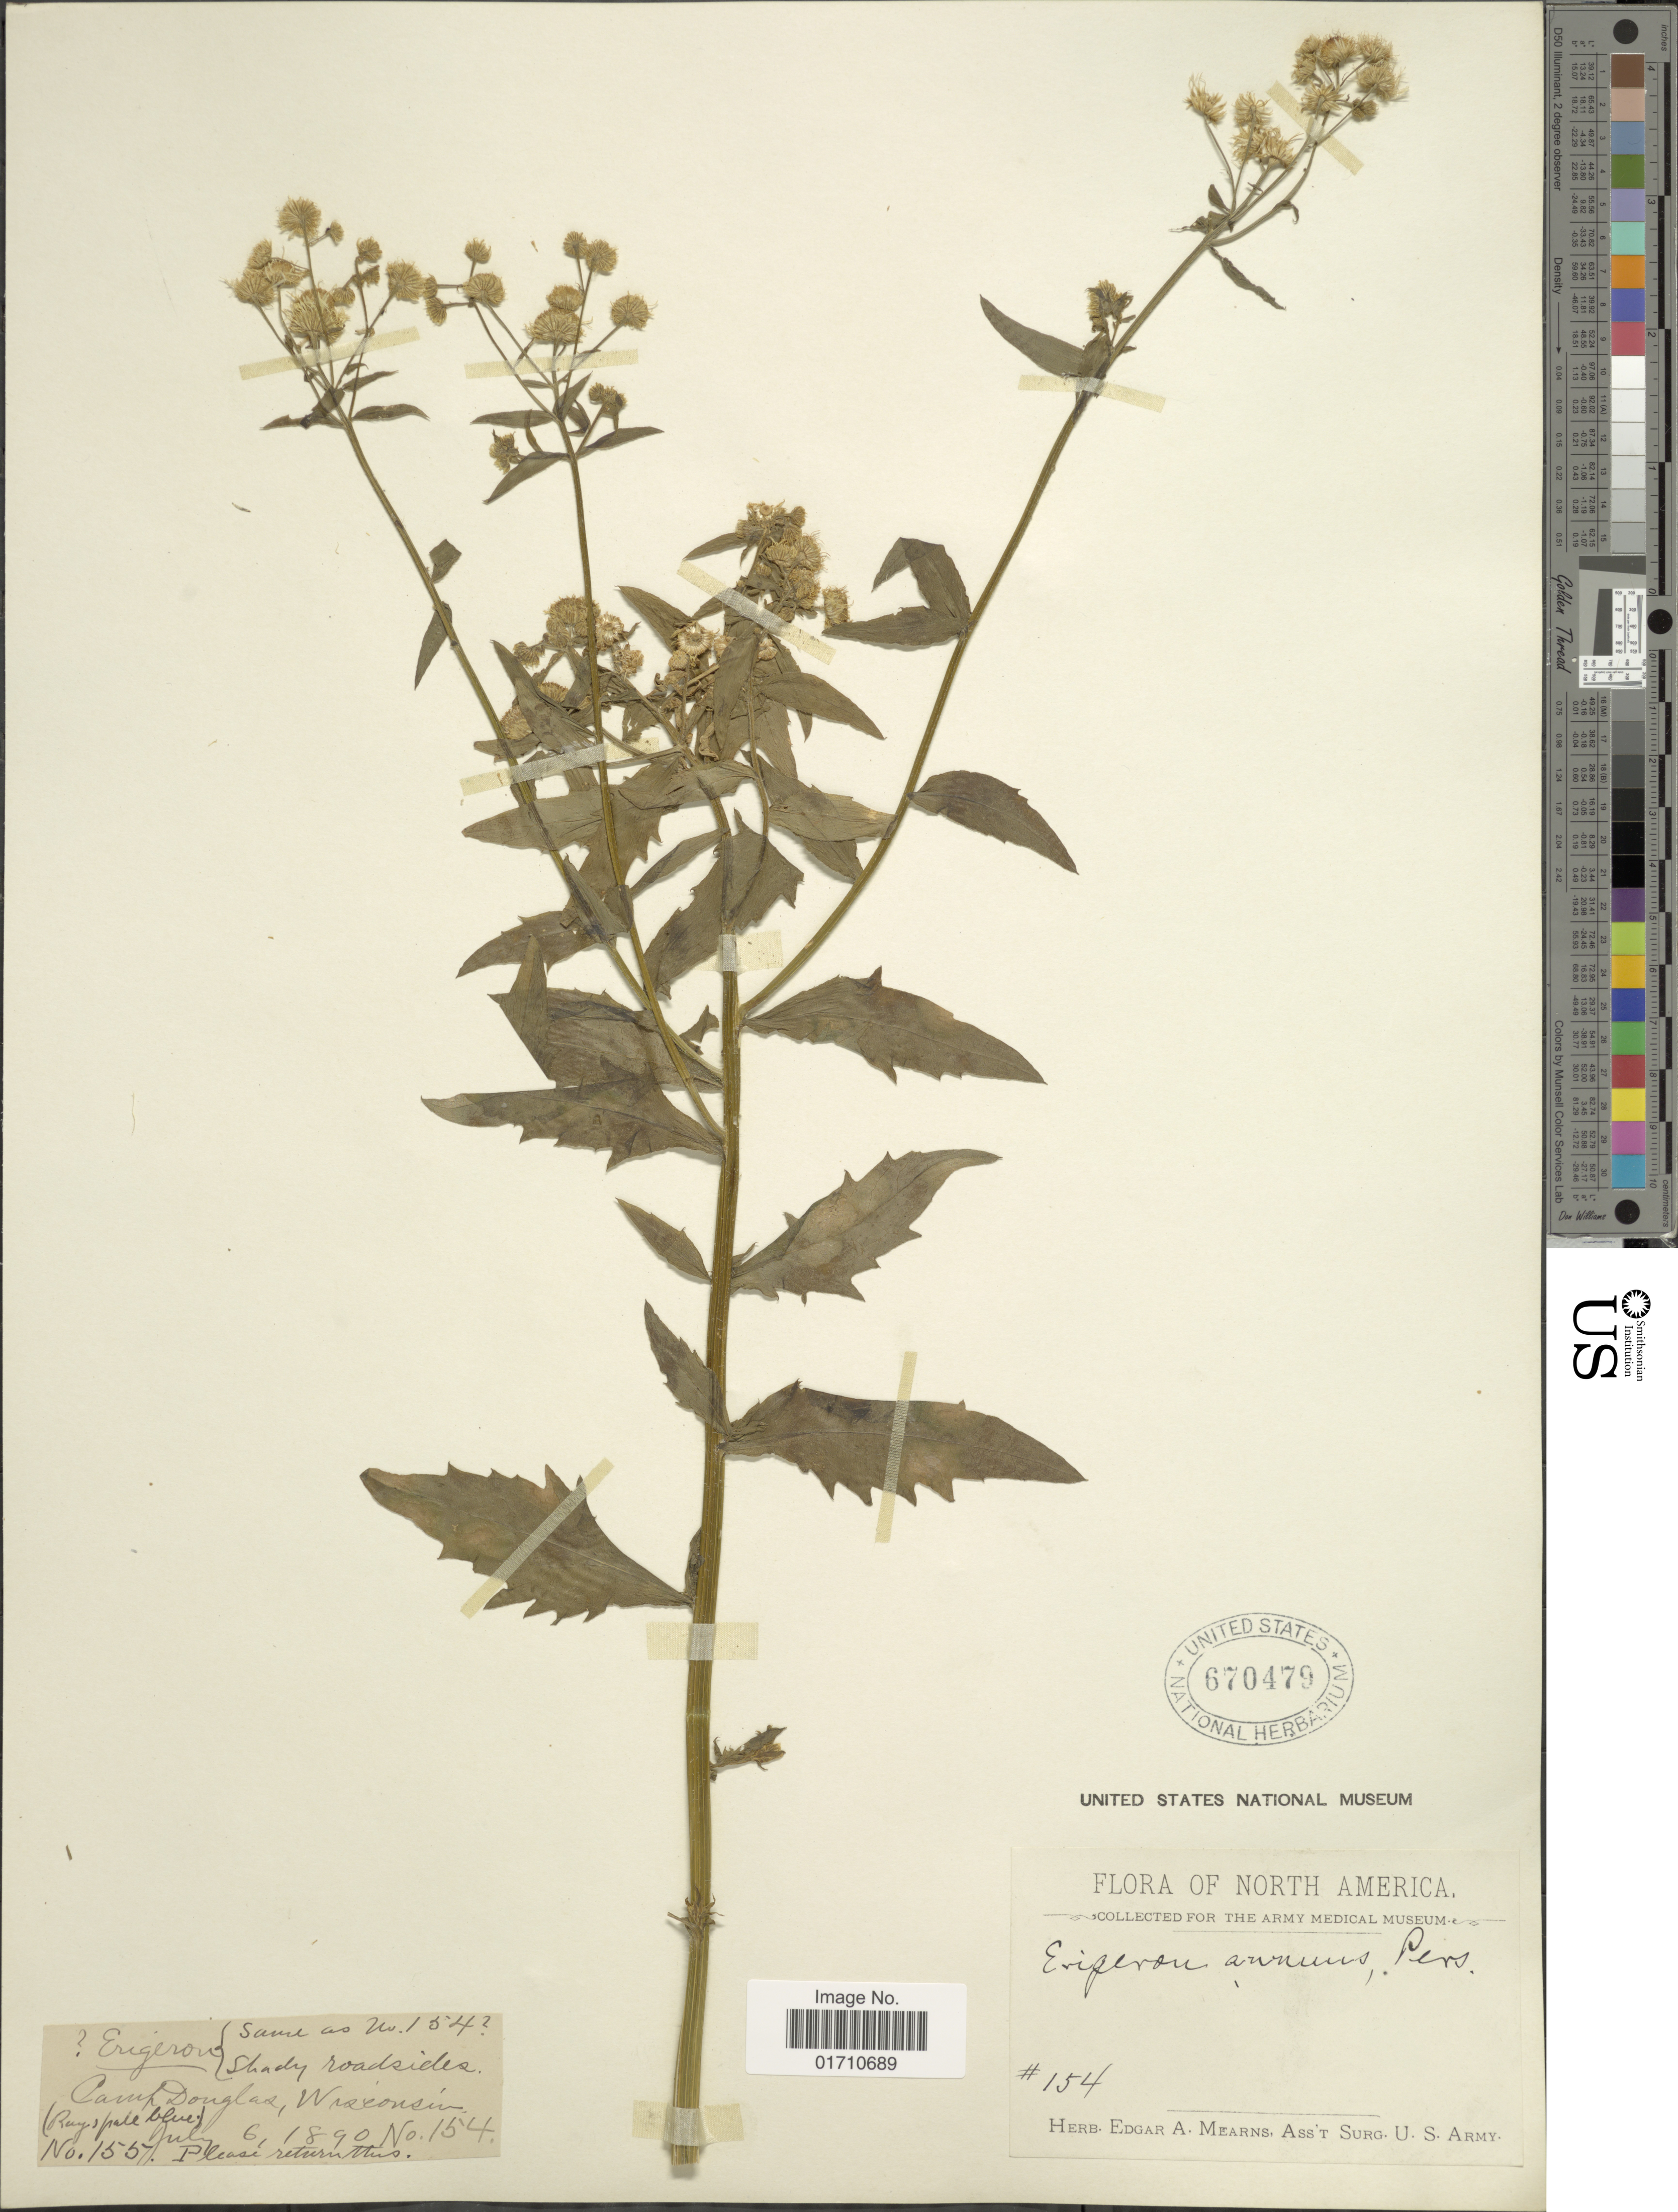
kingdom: Plantae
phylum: Tracheophyta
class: Magnoliopsida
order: Asterales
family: Asteraceae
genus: Erigeron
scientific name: Erigeron annuus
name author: (L.) Pers.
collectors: ex herb. Edgar A. Mearns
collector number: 154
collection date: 1890-07-06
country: United States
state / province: Wisconsin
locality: Camp Douglas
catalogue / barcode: US 670479